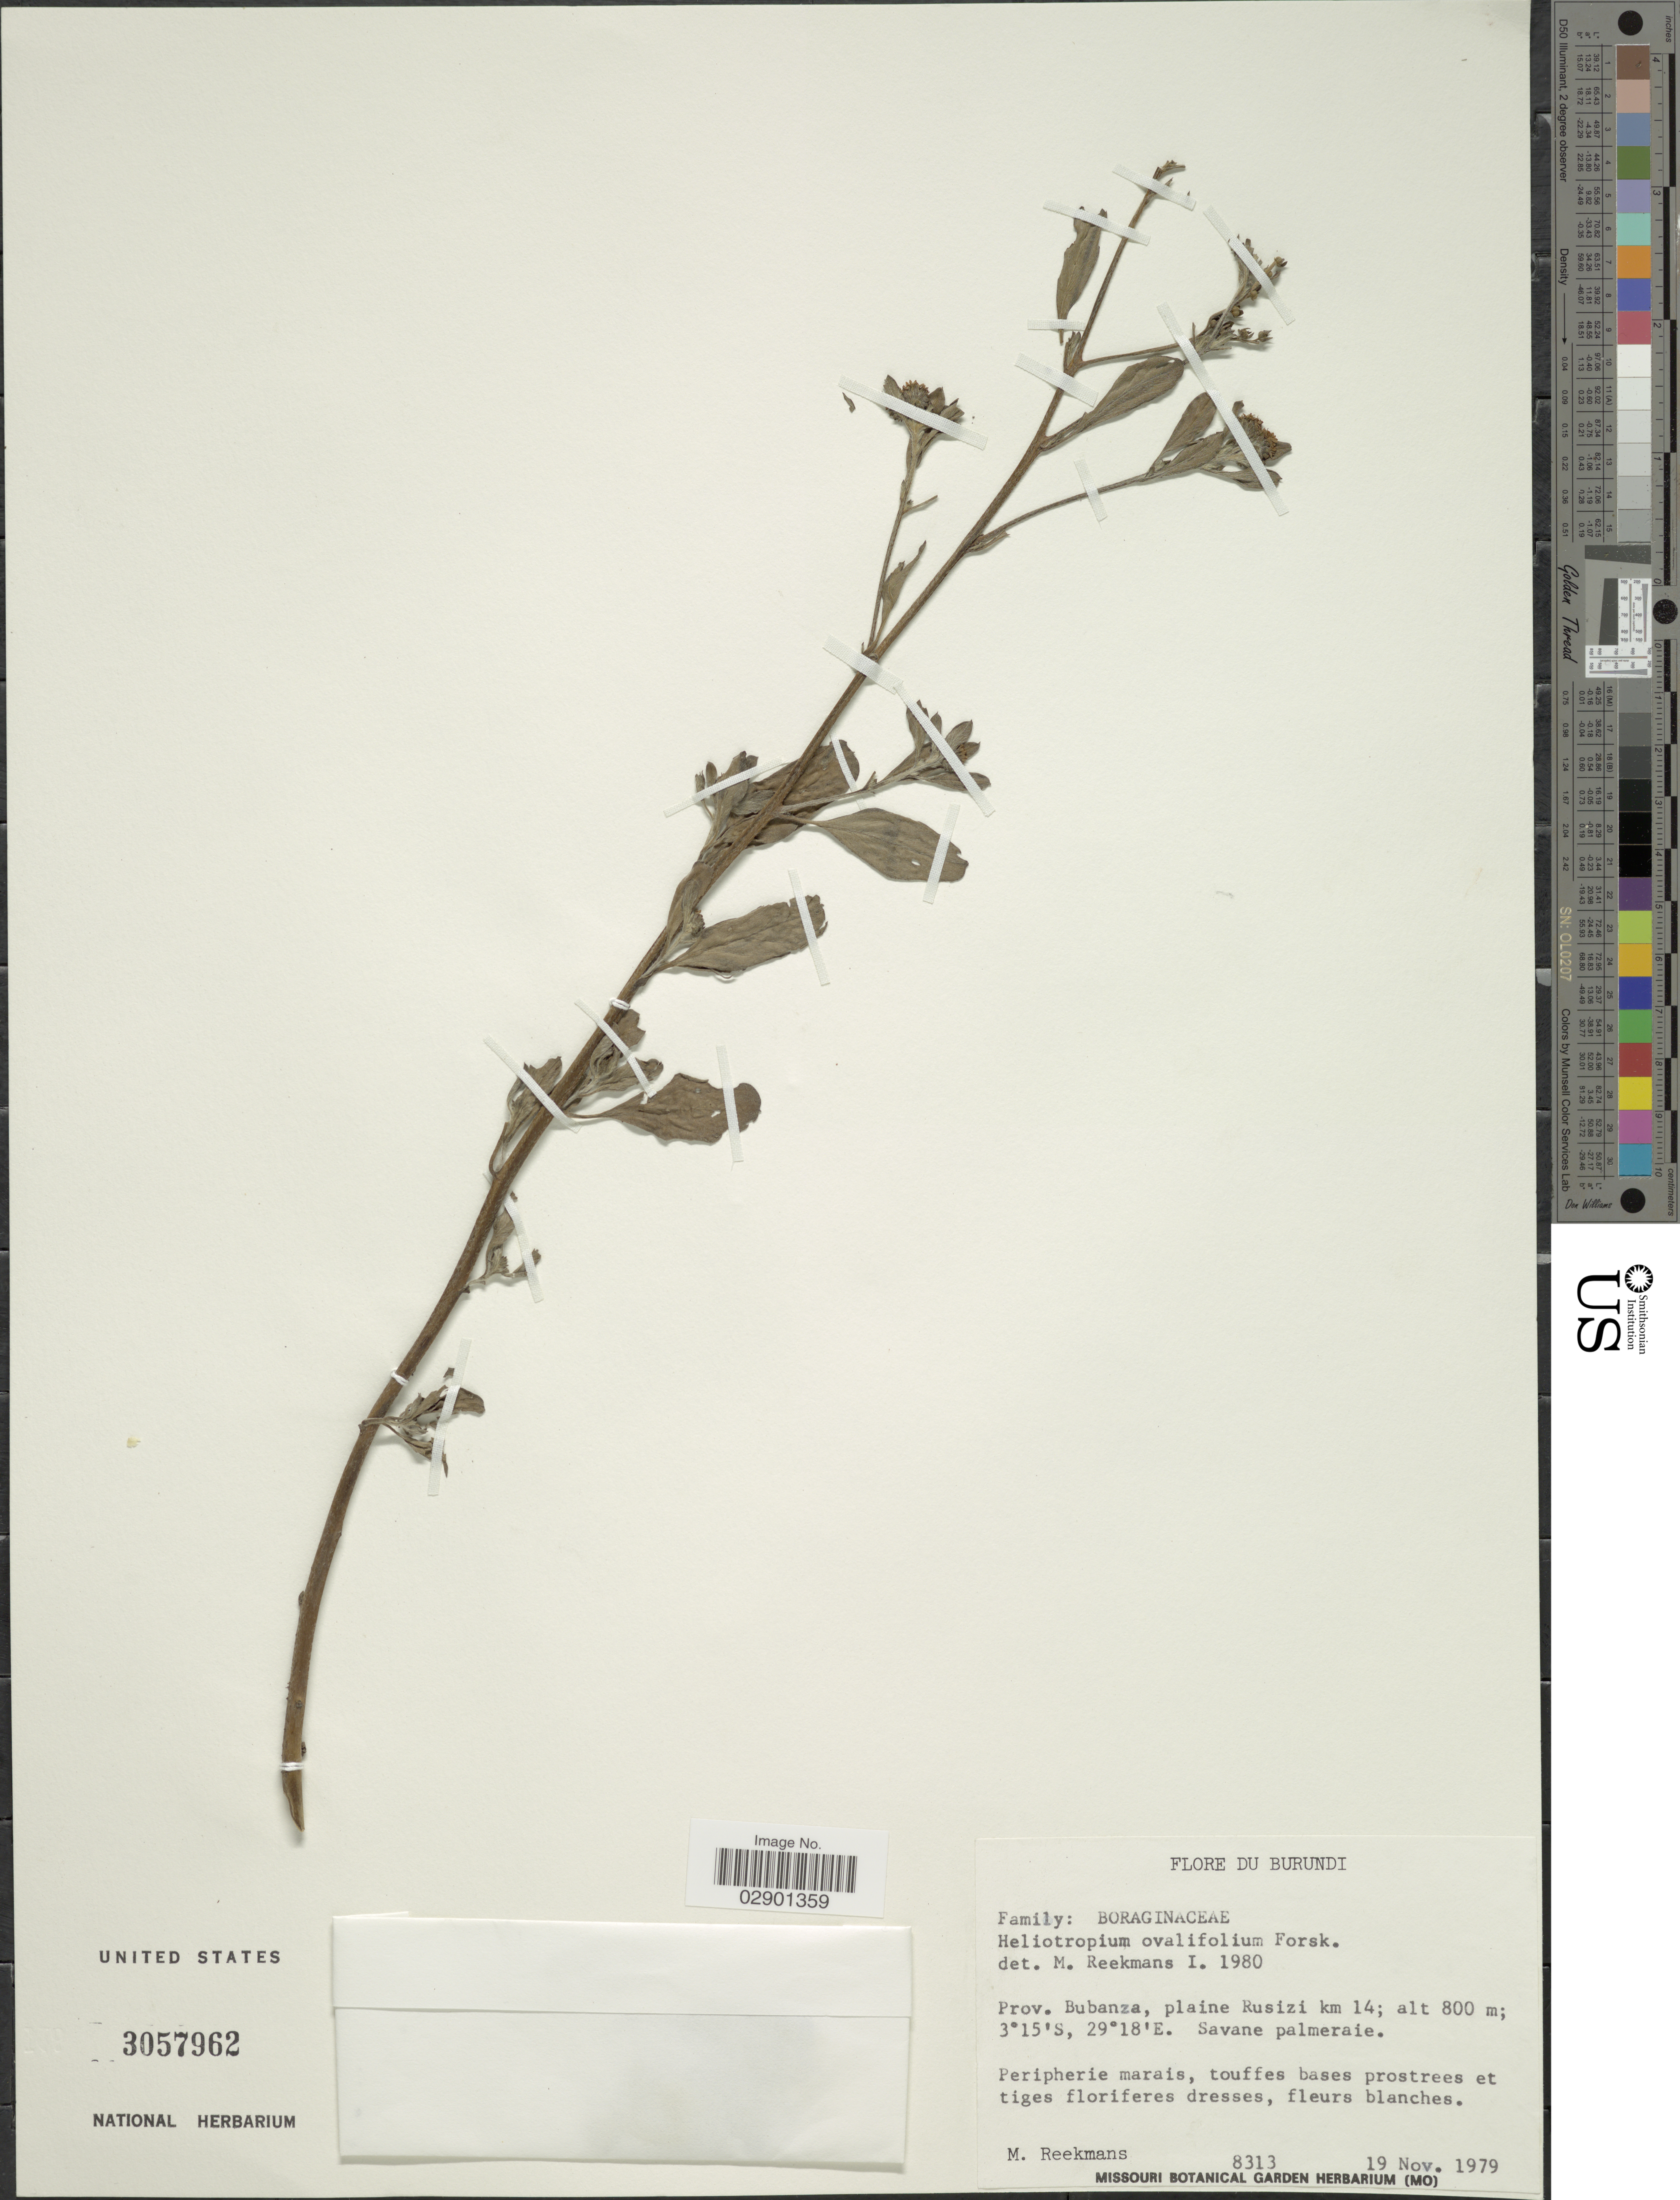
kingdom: Plantae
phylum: Tracheophyta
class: Magnoliopsida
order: Boraginales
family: Heliotropiaceae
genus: Heliotropium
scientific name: Heliotropium ovalifolium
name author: Forssk.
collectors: M. Reekmans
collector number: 8313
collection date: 1979-11-19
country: Burundi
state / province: Bubanza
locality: Prov. Bubanza, plaine Rusizi km 14.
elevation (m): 800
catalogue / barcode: US 3057962